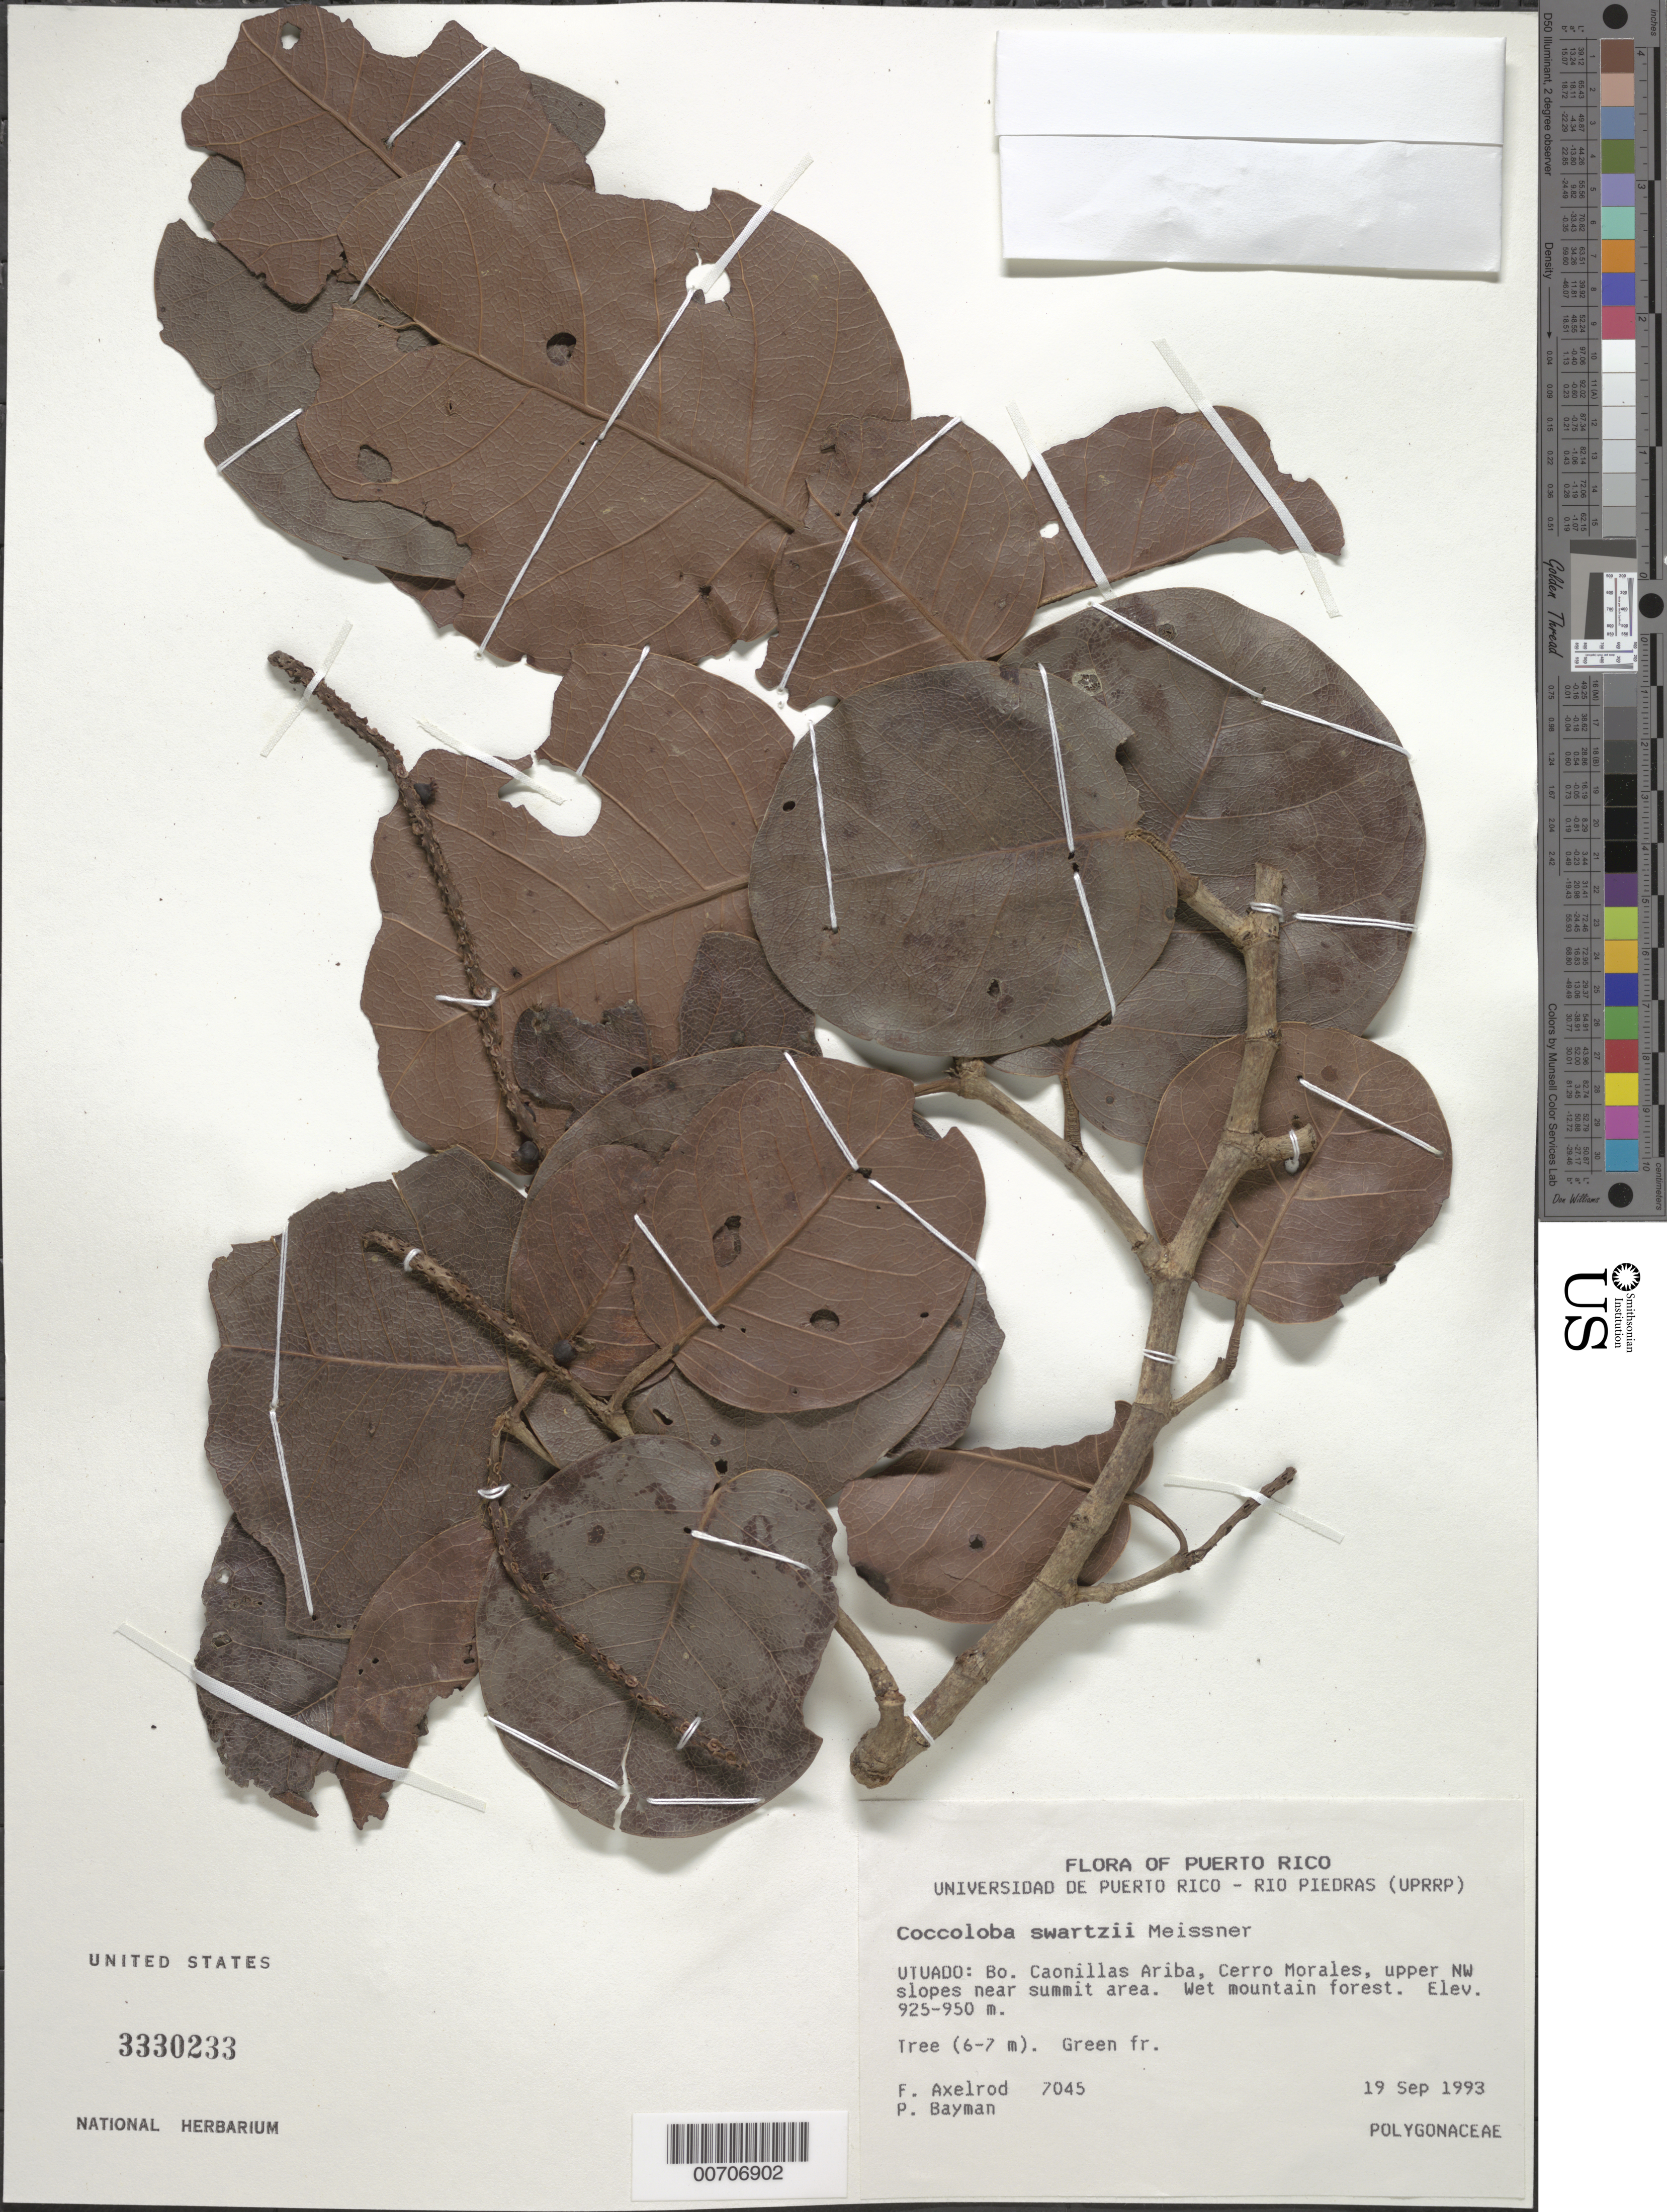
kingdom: Plantae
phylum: Tracheophyta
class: Magnoliopsida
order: Caryophyllales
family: Polygonaceae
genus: Coccoloba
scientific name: Coccoloba swartzii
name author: Meisn.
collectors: F. S. Axelrod & P. Bayman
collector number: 7045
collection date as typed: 19 Sep 1993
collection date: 1993-09-19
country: Puerto Rico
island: Greater Antilles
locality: Utuado: Bo. Caonillas Arib, Cerro Morales, upper NW slopes near summit area.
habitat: Wet Mountain forest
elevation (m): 925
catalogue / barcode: US 3330233